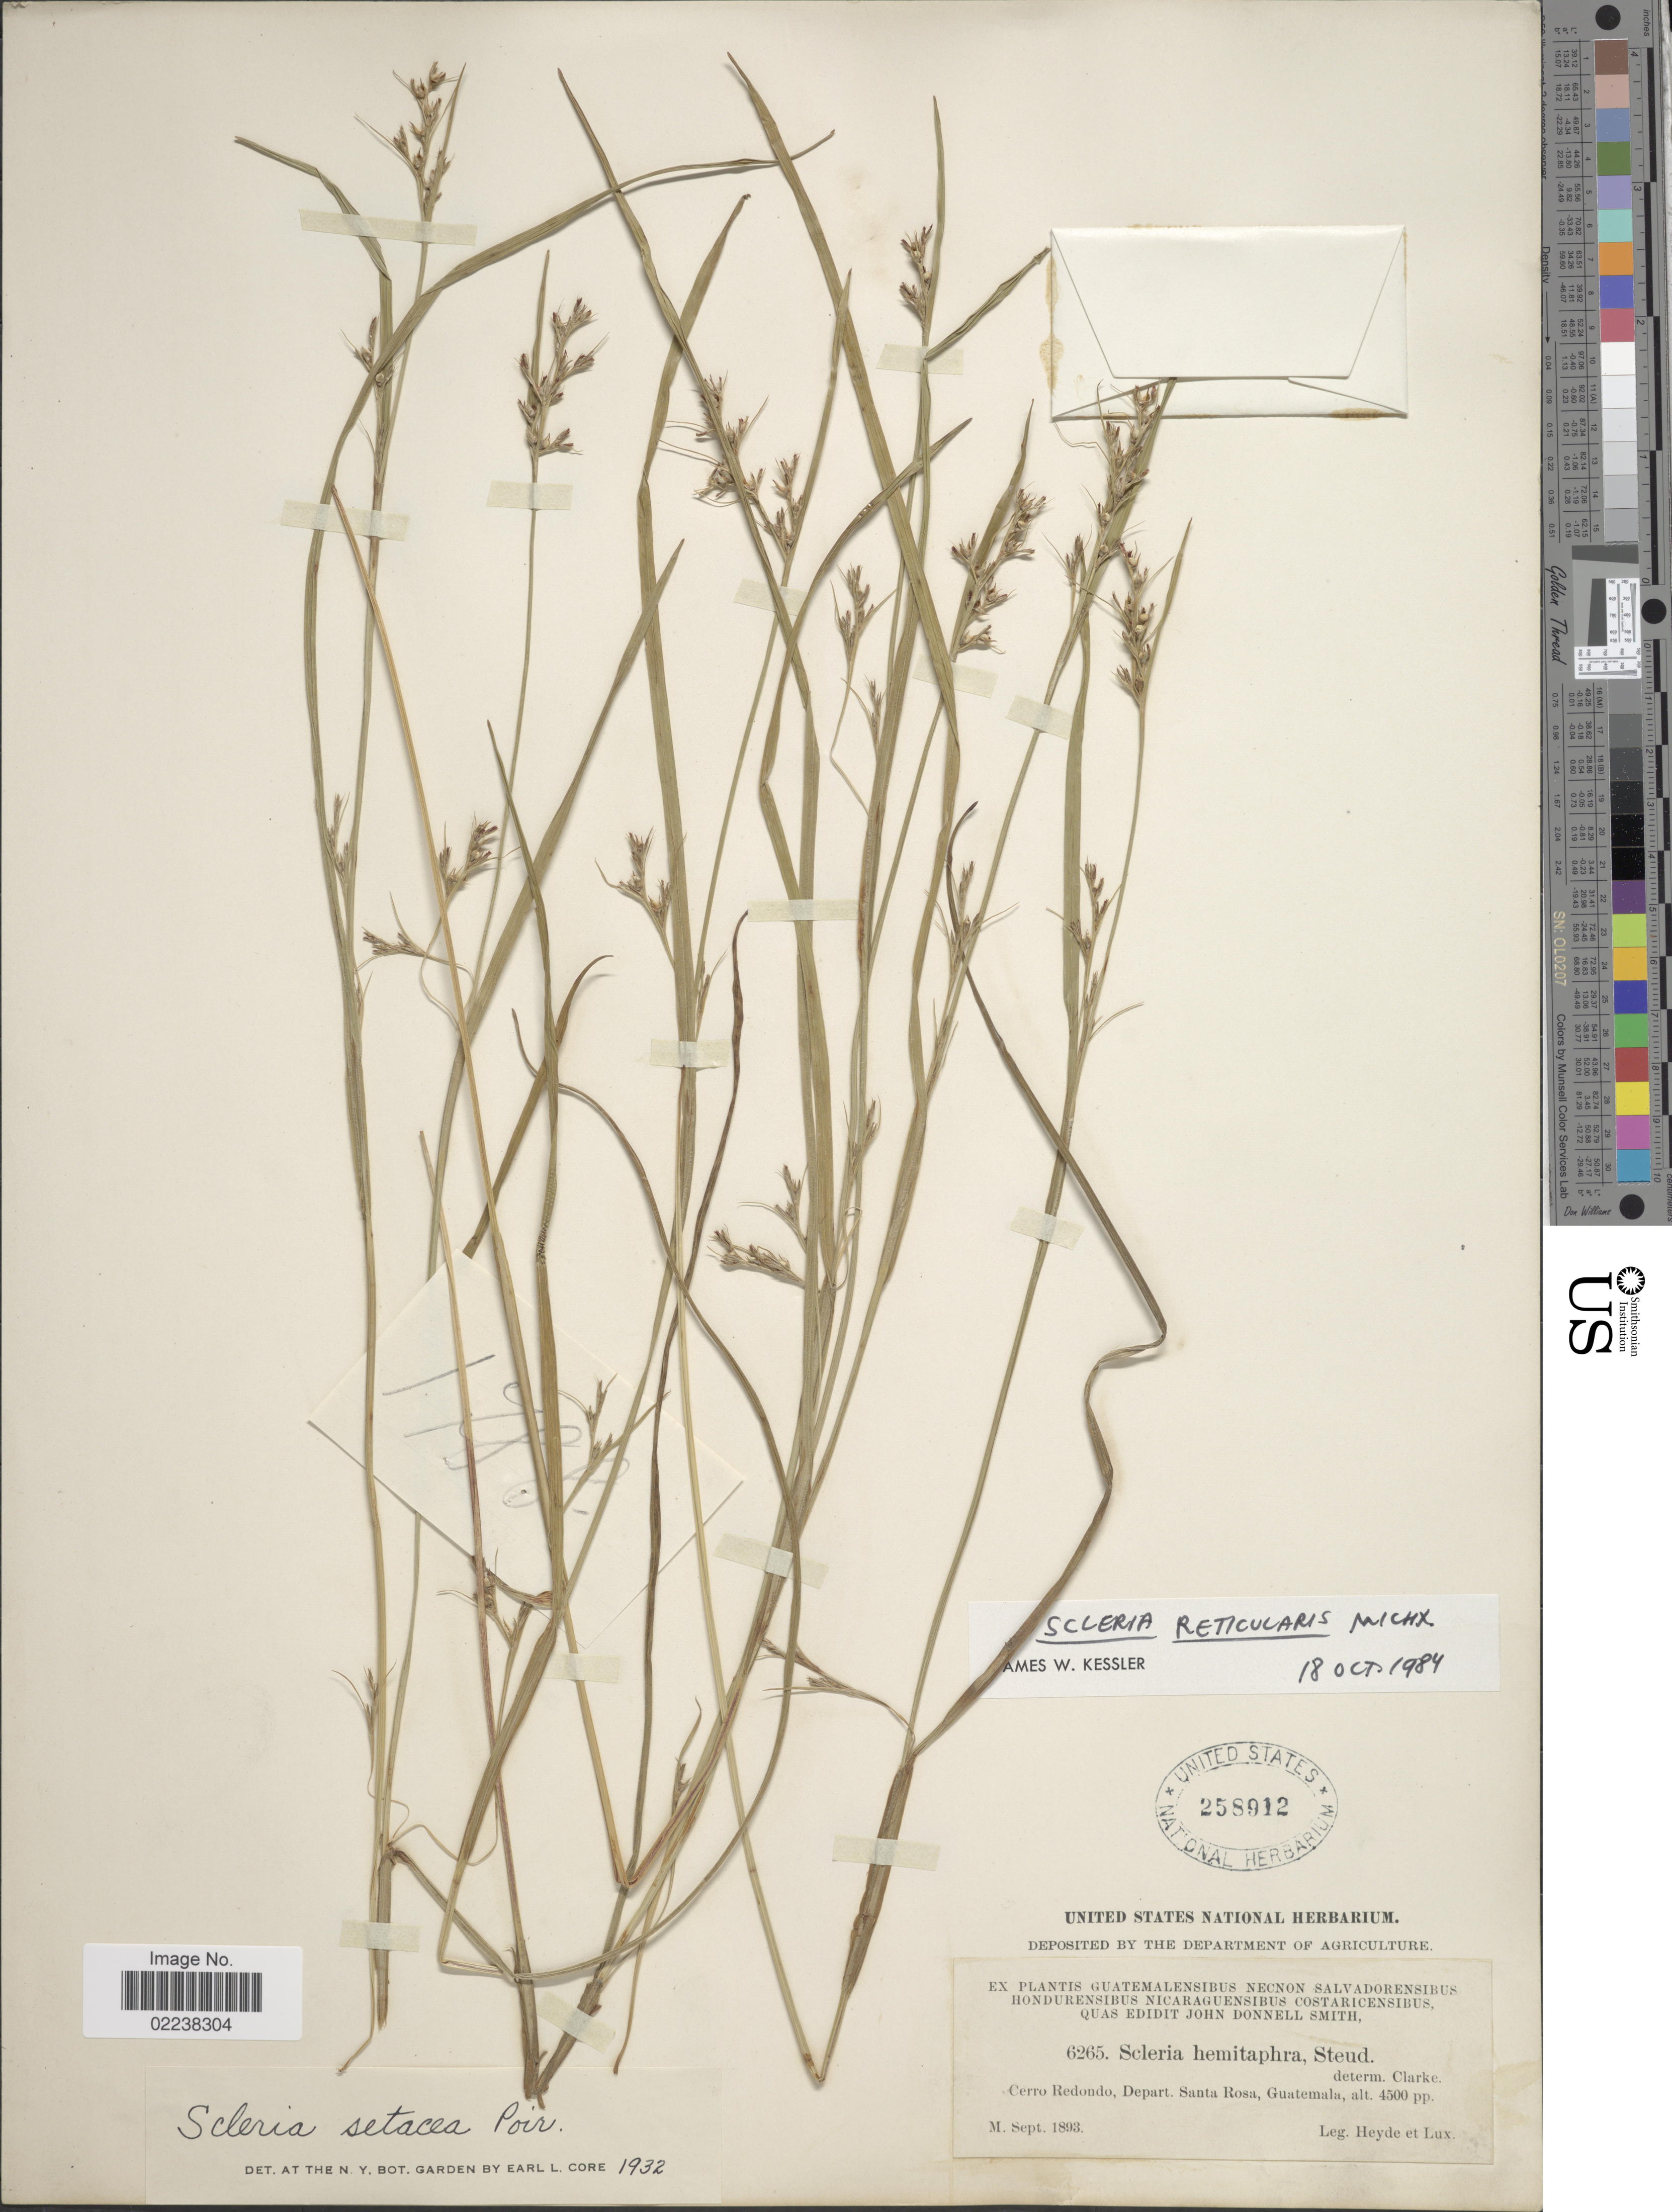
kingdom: Plantae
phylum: Tracheophyta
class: Liliopsida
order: Poales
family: Cyperaceae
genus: Scleria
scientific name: Scleria muehlenbergii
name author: Steud.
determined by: Strong, Mark T., (BOT), Smithsonian Institution - National Museum of Natural History (UNITED STATES)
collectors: Heyde & Lux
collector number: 6265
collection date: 1893-09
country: Guatemala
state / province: Santa Rosa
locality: Cerro Redondo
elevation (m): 1372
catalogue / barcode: US 258912